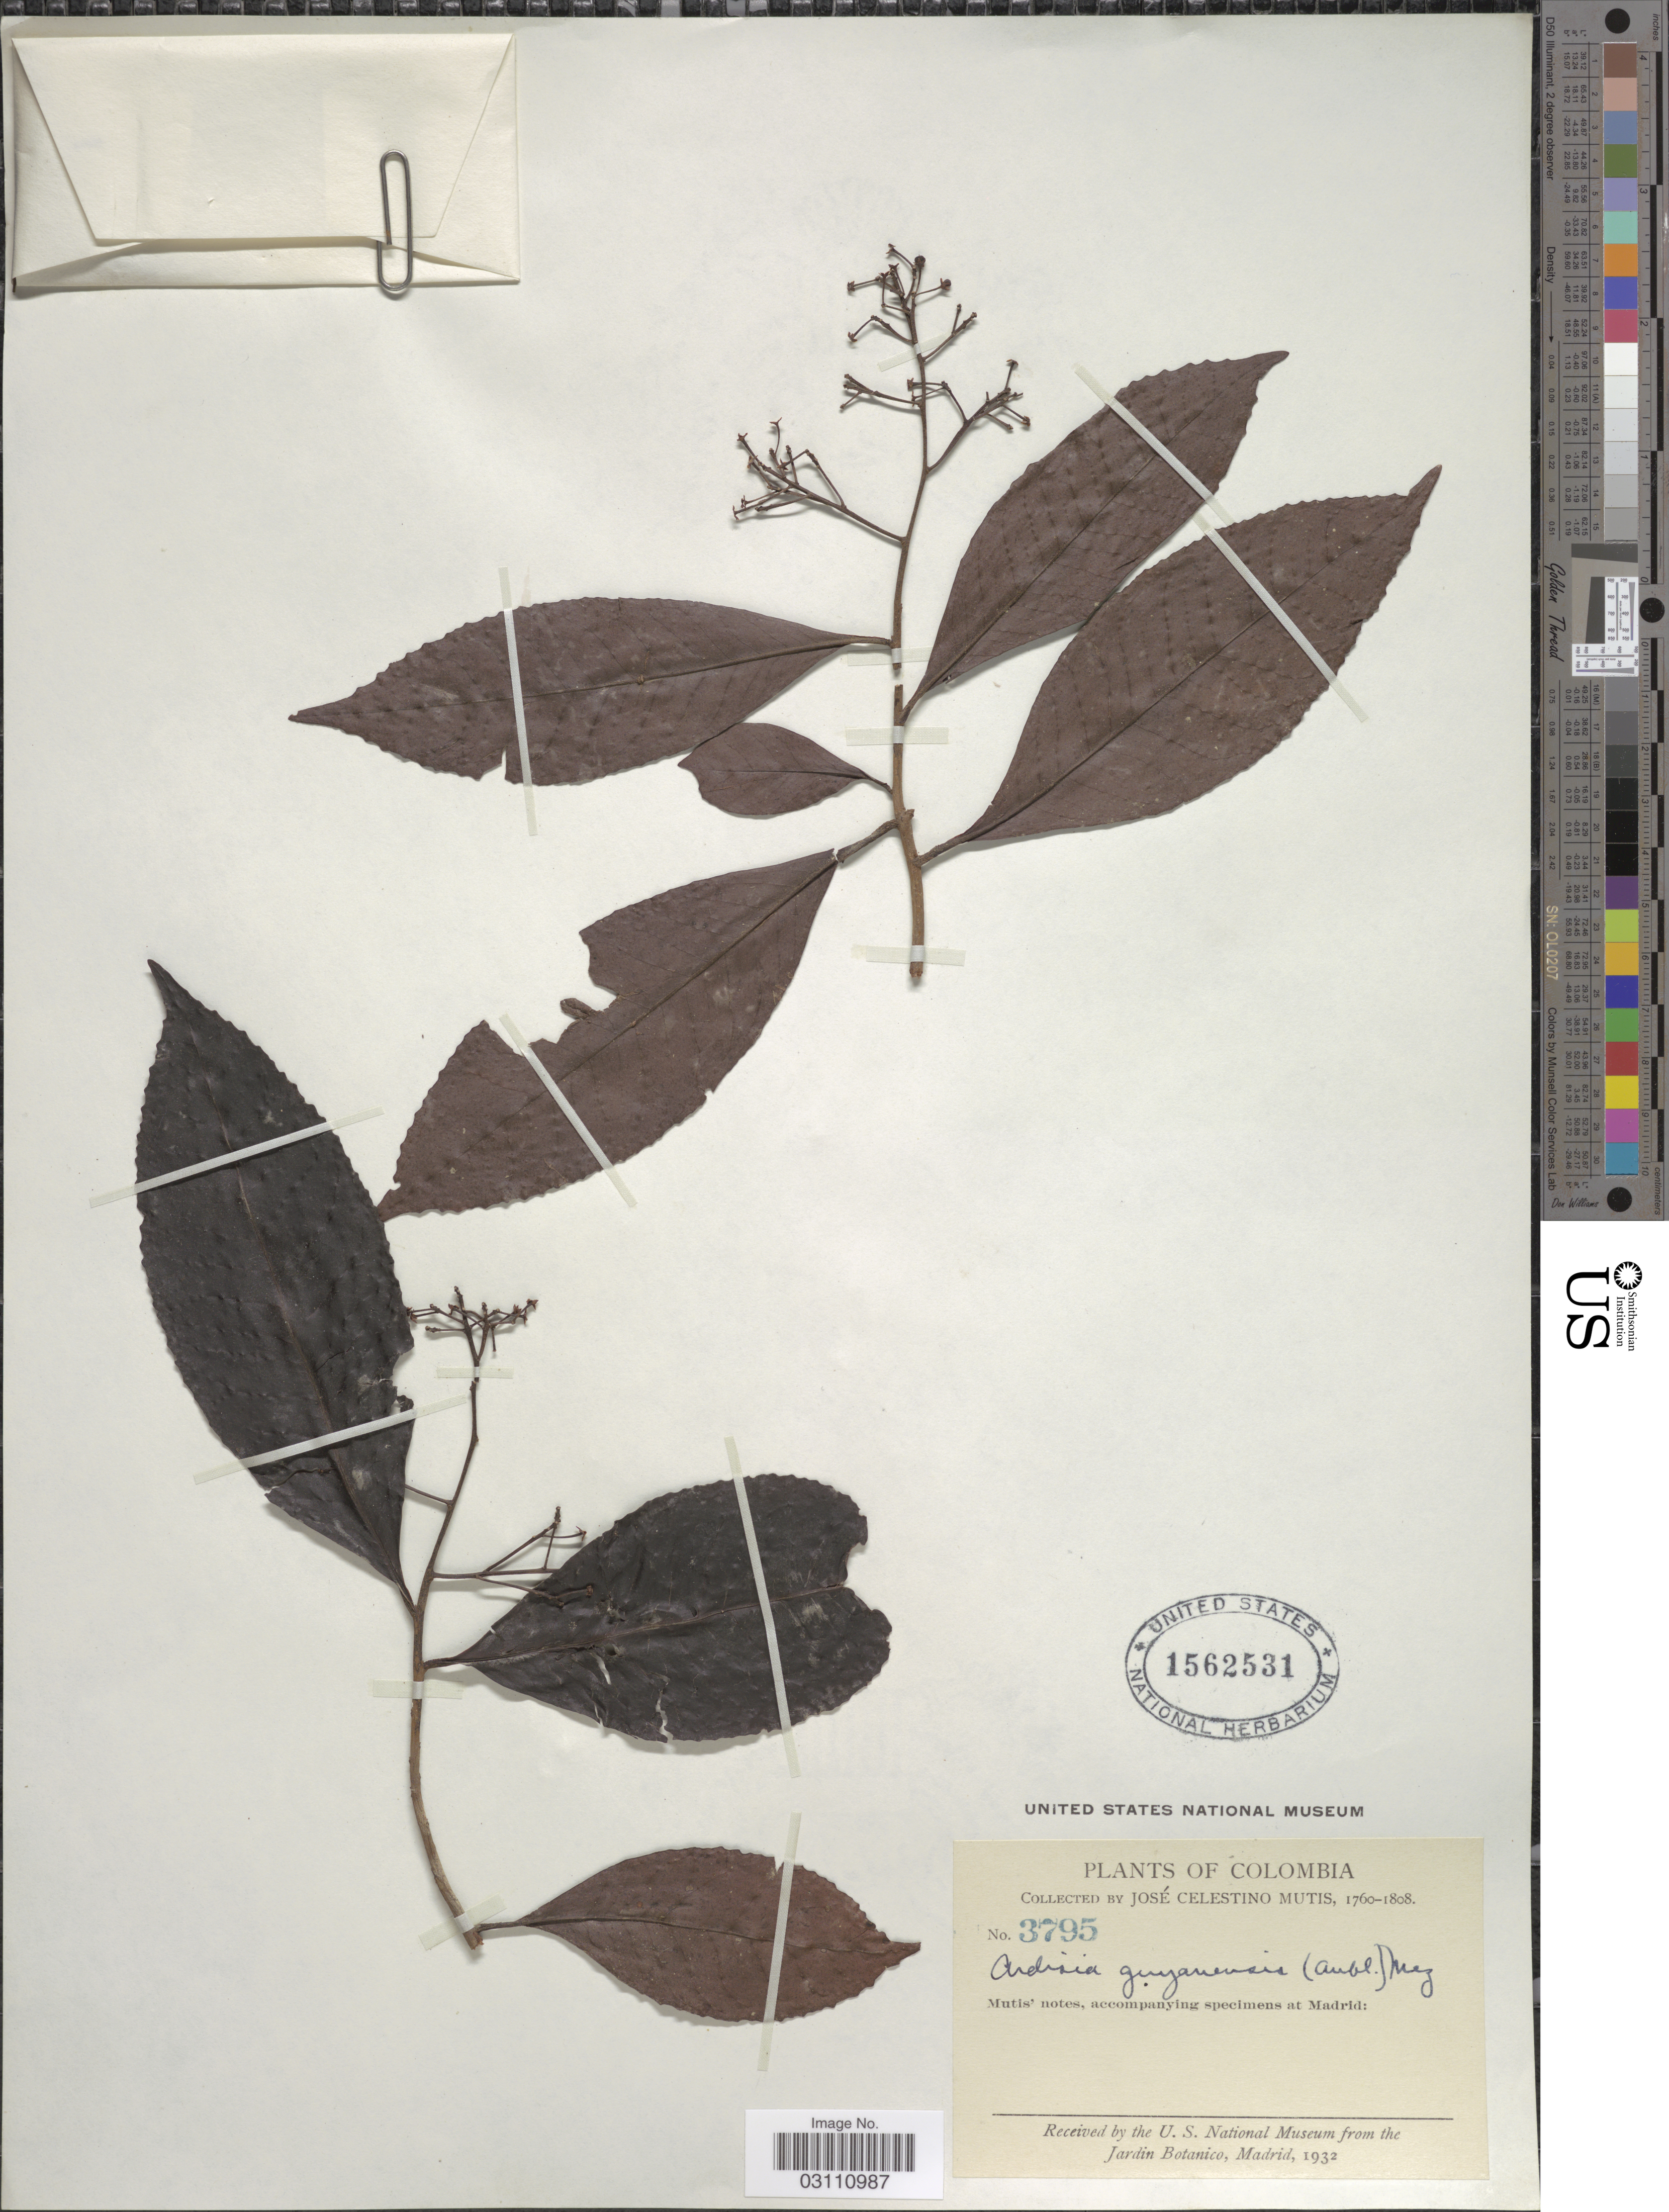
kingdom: Plantae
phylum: Tracheophyta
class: Magnoliopsida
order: Ericales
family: Primulaceae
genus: Ardisia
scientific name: Ardisia guianensis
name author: (Aubl.) Mez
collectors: J. C. B. Mutis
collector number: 3795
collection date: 1760/1808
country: Colombia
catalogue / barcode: US 1562531